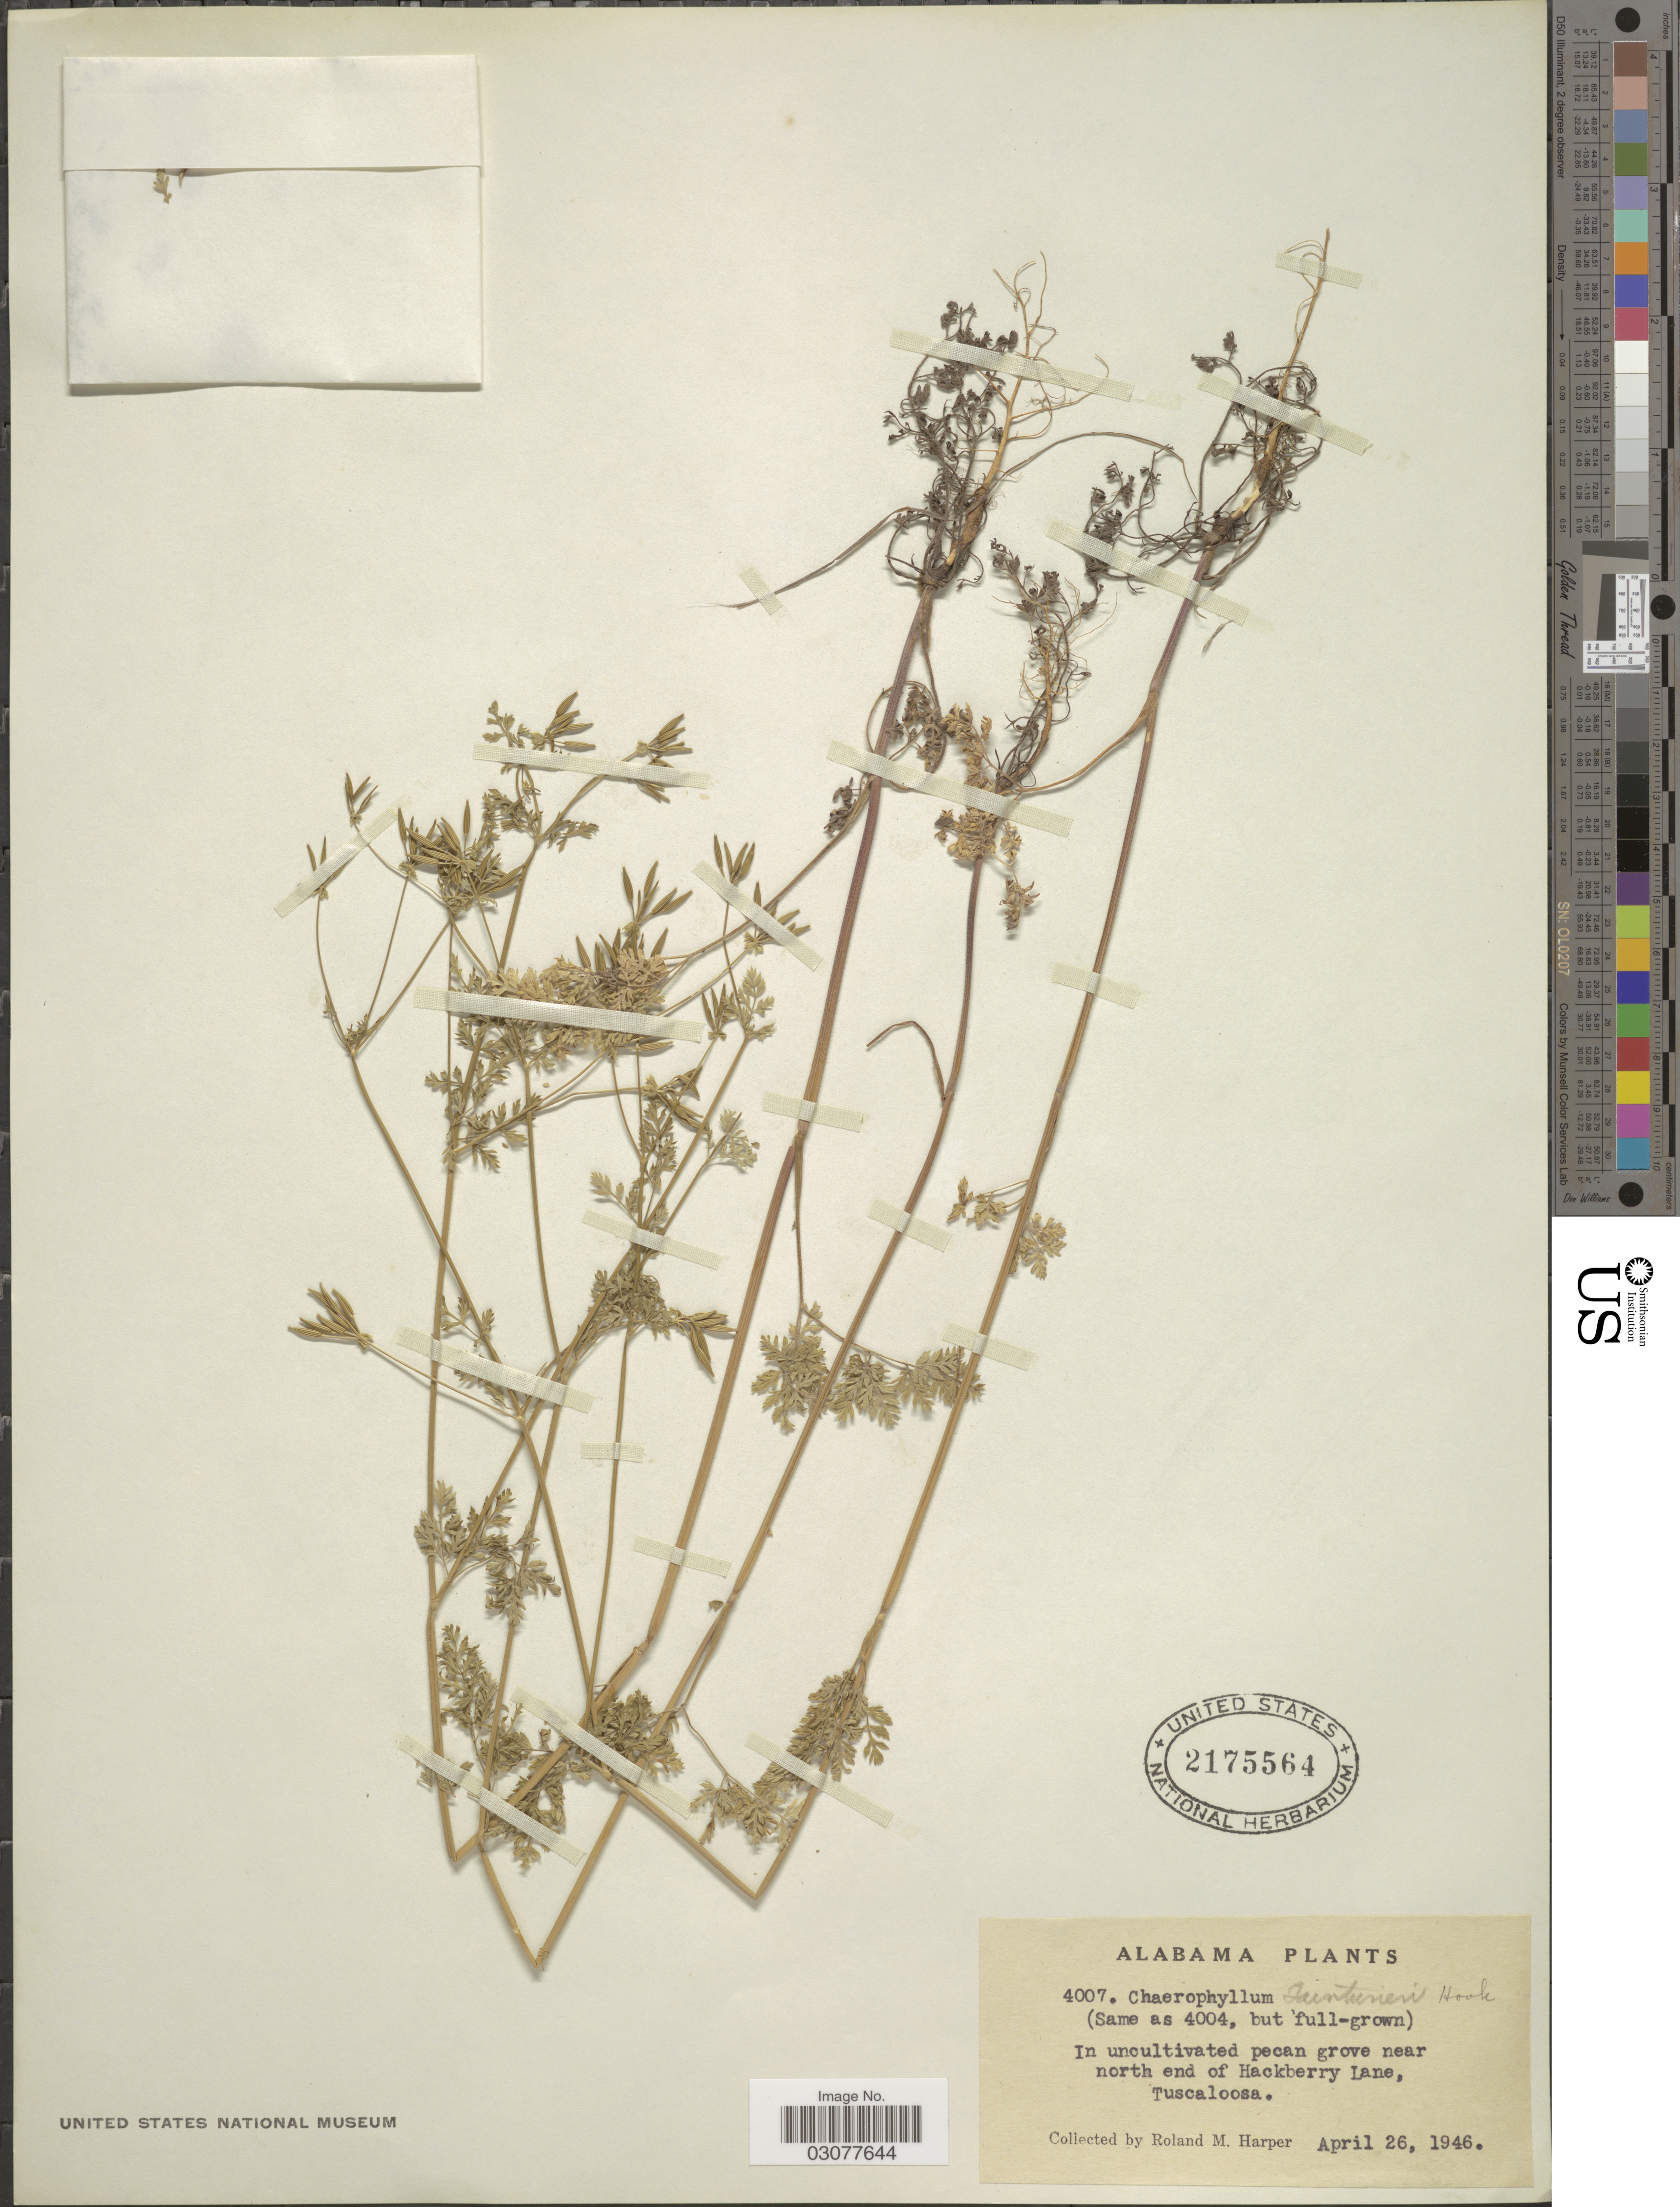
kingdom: Plantae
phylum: Tracheophyta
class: Magnoliopsida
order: Apiales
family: Apiaceae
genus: Chaerophyllum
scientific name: Chaerophyllum tainturieri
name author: Hook.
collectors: R. M. Harper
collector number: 4007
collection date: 1946-04-26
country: United States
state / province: Alabama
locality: In uncultivated pecan grove near north end of Hackberry Lane, Tuscaloosa.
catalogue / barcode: US 2175564